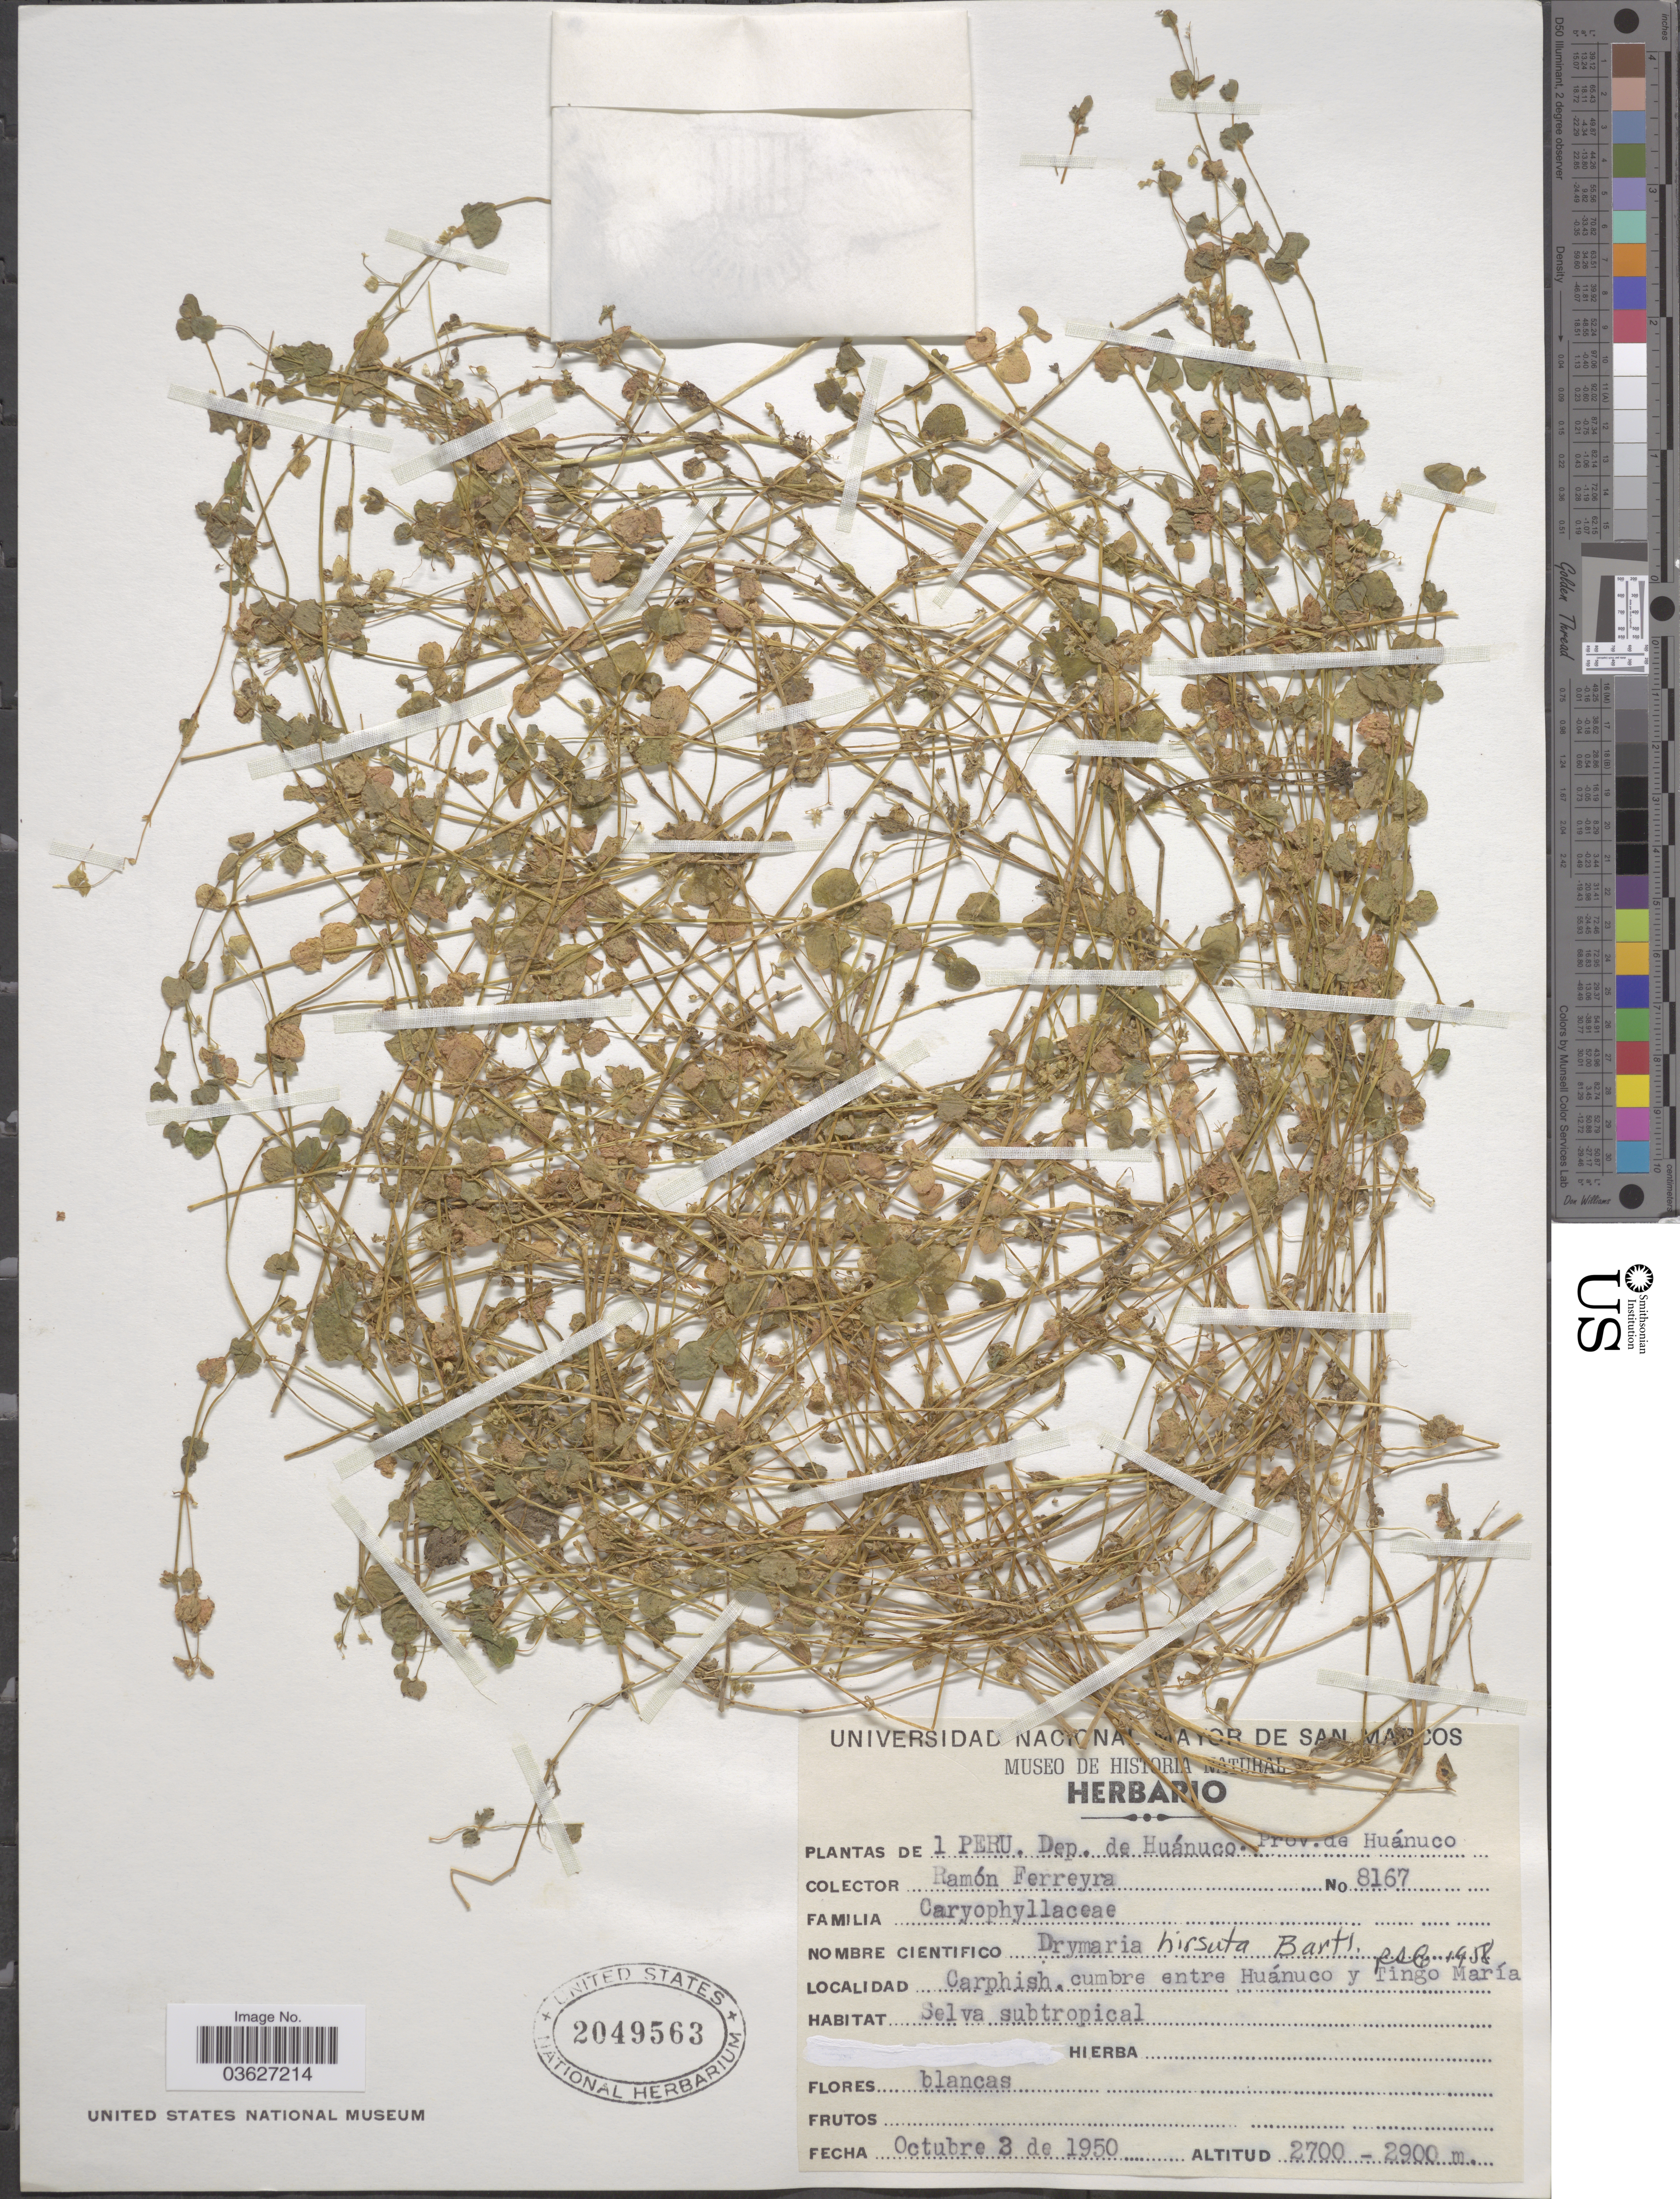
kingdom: Plantae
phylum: Tracheophyta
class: Magnoliopsida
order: Caryophyllales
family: Caryophyllaceae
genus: Drymaria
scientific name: Drymaria villosa subsp. villosa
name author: Cham. & Schltdl.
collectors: R. A. Ferreyra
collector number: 8167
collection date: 1950-10-03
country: Peru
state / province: Huánuco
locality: Dep. de Huánuco. Carpish, cumbre entre Huánuco y Tingo María.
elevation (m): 2700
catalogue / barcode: US 2049563